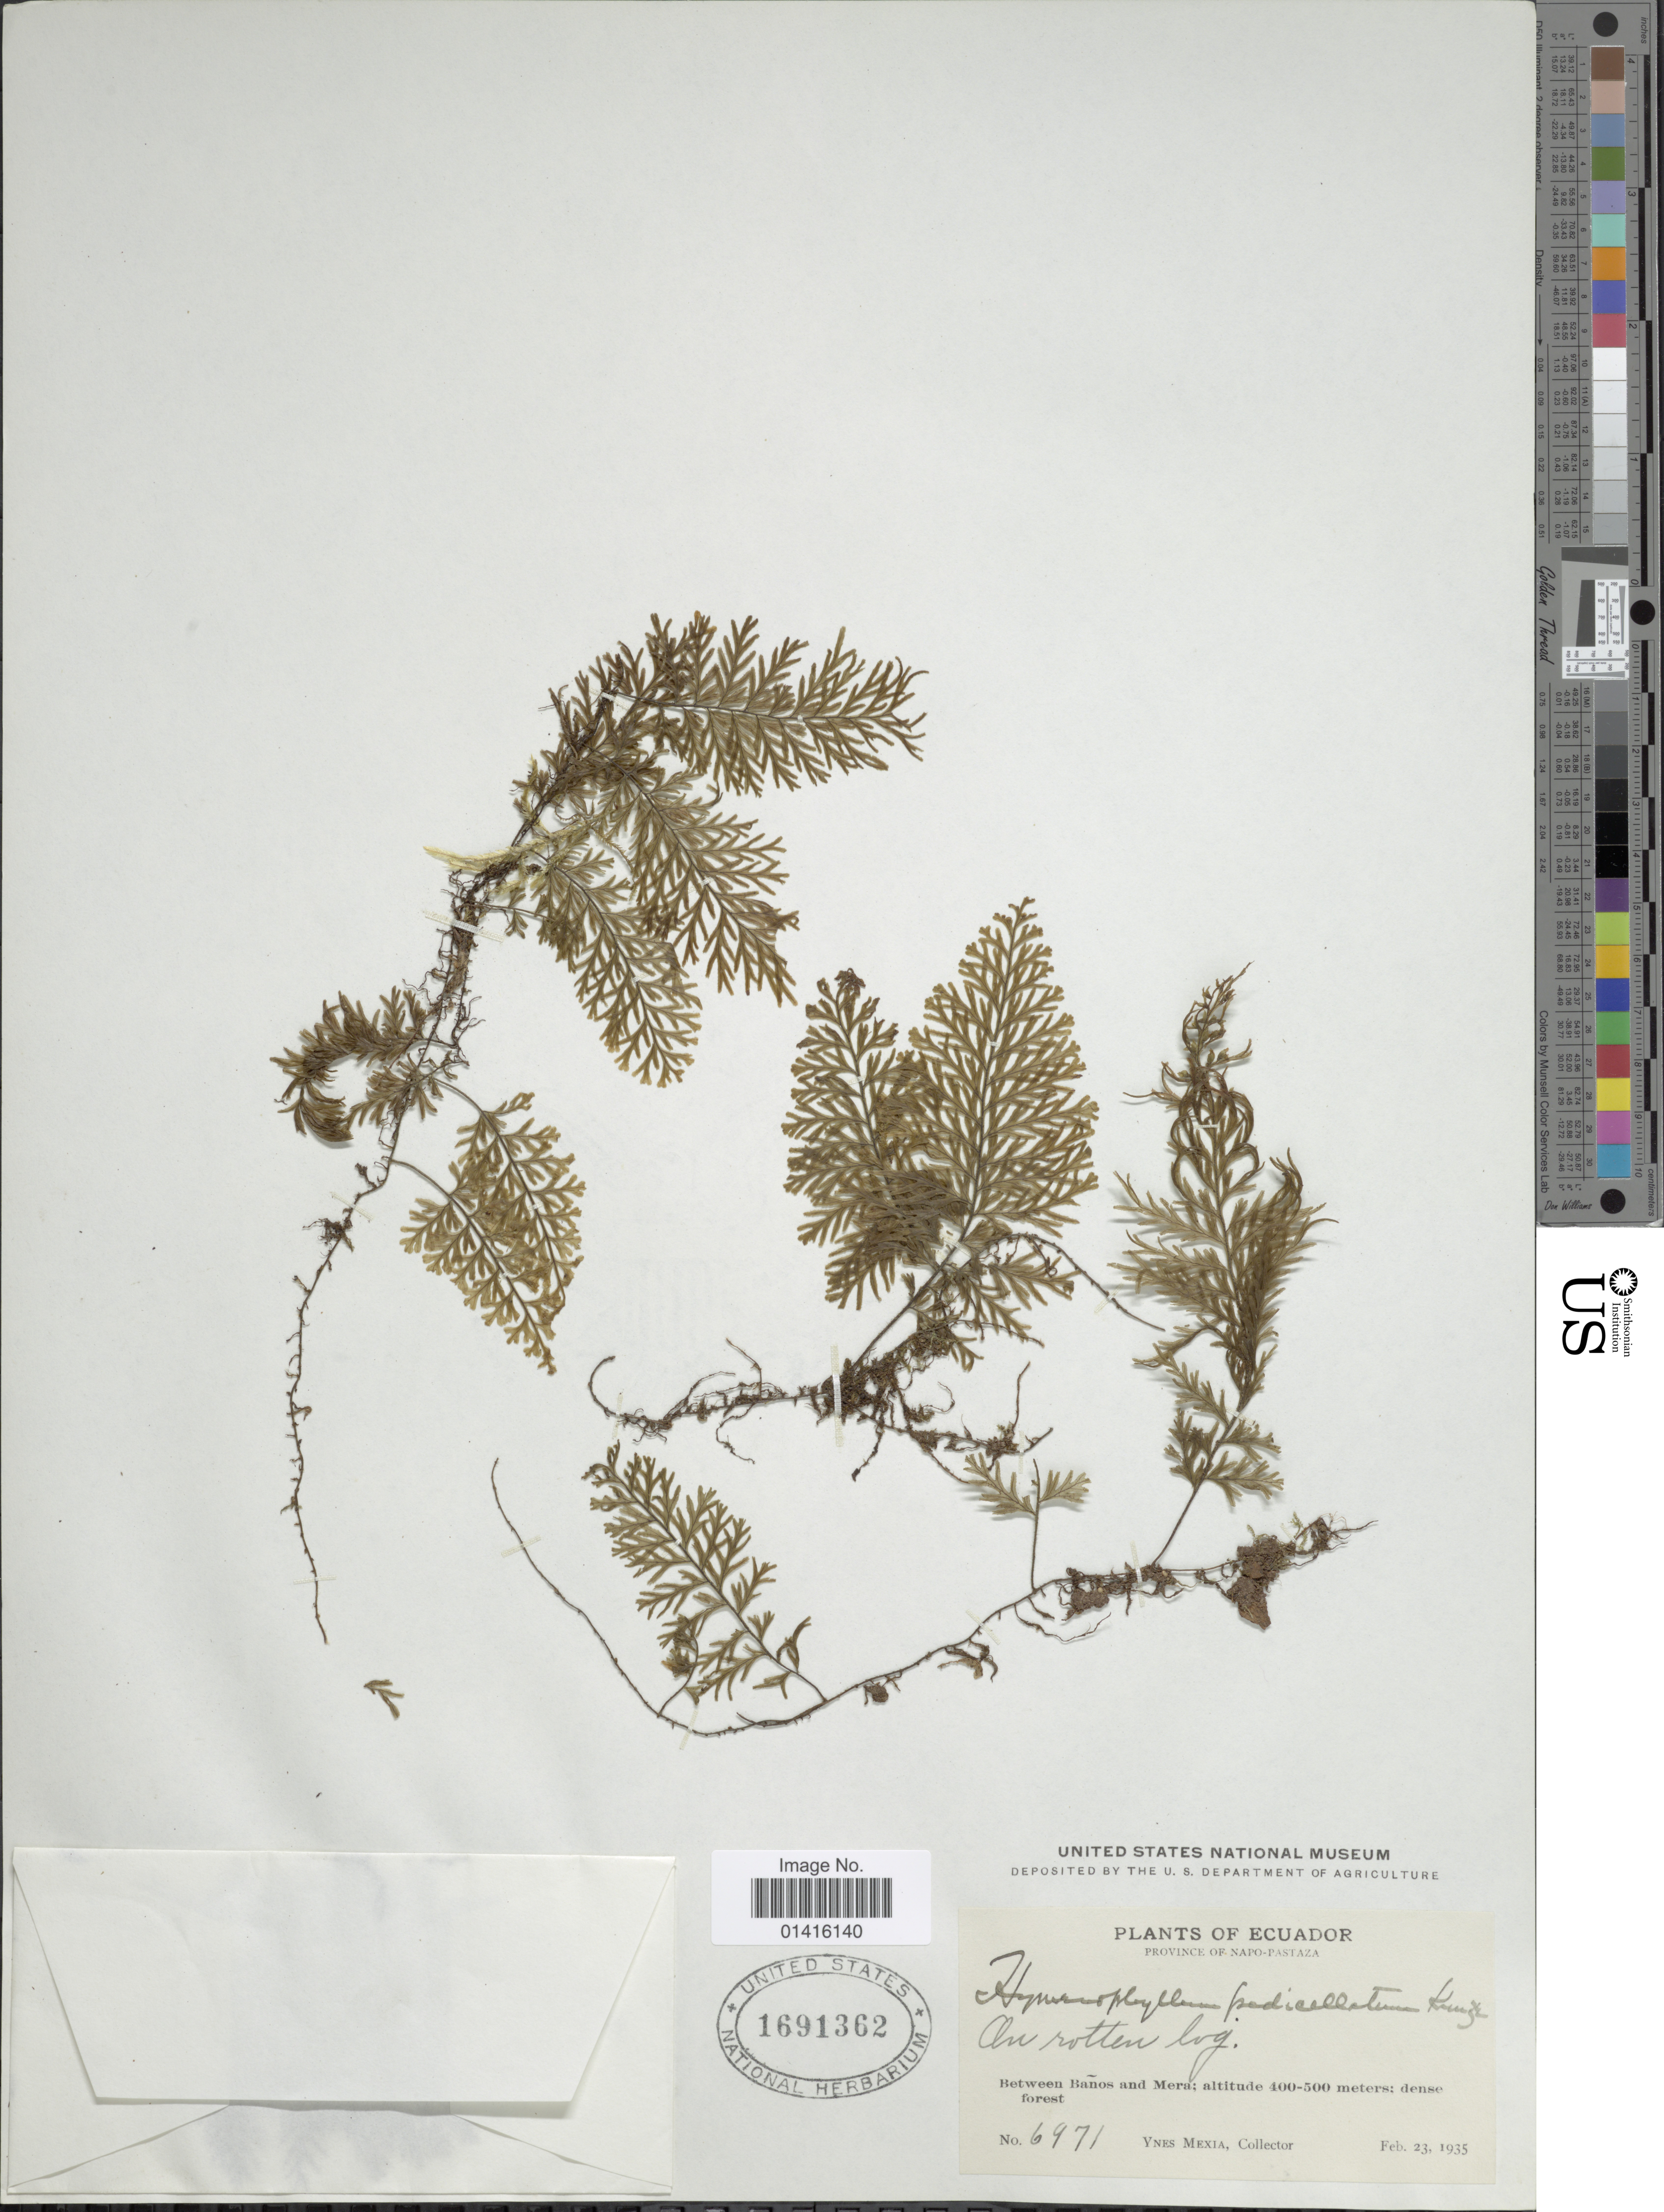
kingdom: Plantae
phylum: Tracheophyta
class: Polypodiopsida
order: Hymenophyllales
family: Hymenophyllaceae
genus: Hymenophyllum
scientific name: Hymenophyllum fucoides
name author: (Sw.) Sw.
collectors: Y. Mexia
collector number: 6971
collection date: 1935-02-23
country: Ecuador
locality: Province: Napo-Pastaza, between Baños and Mera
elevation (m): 400